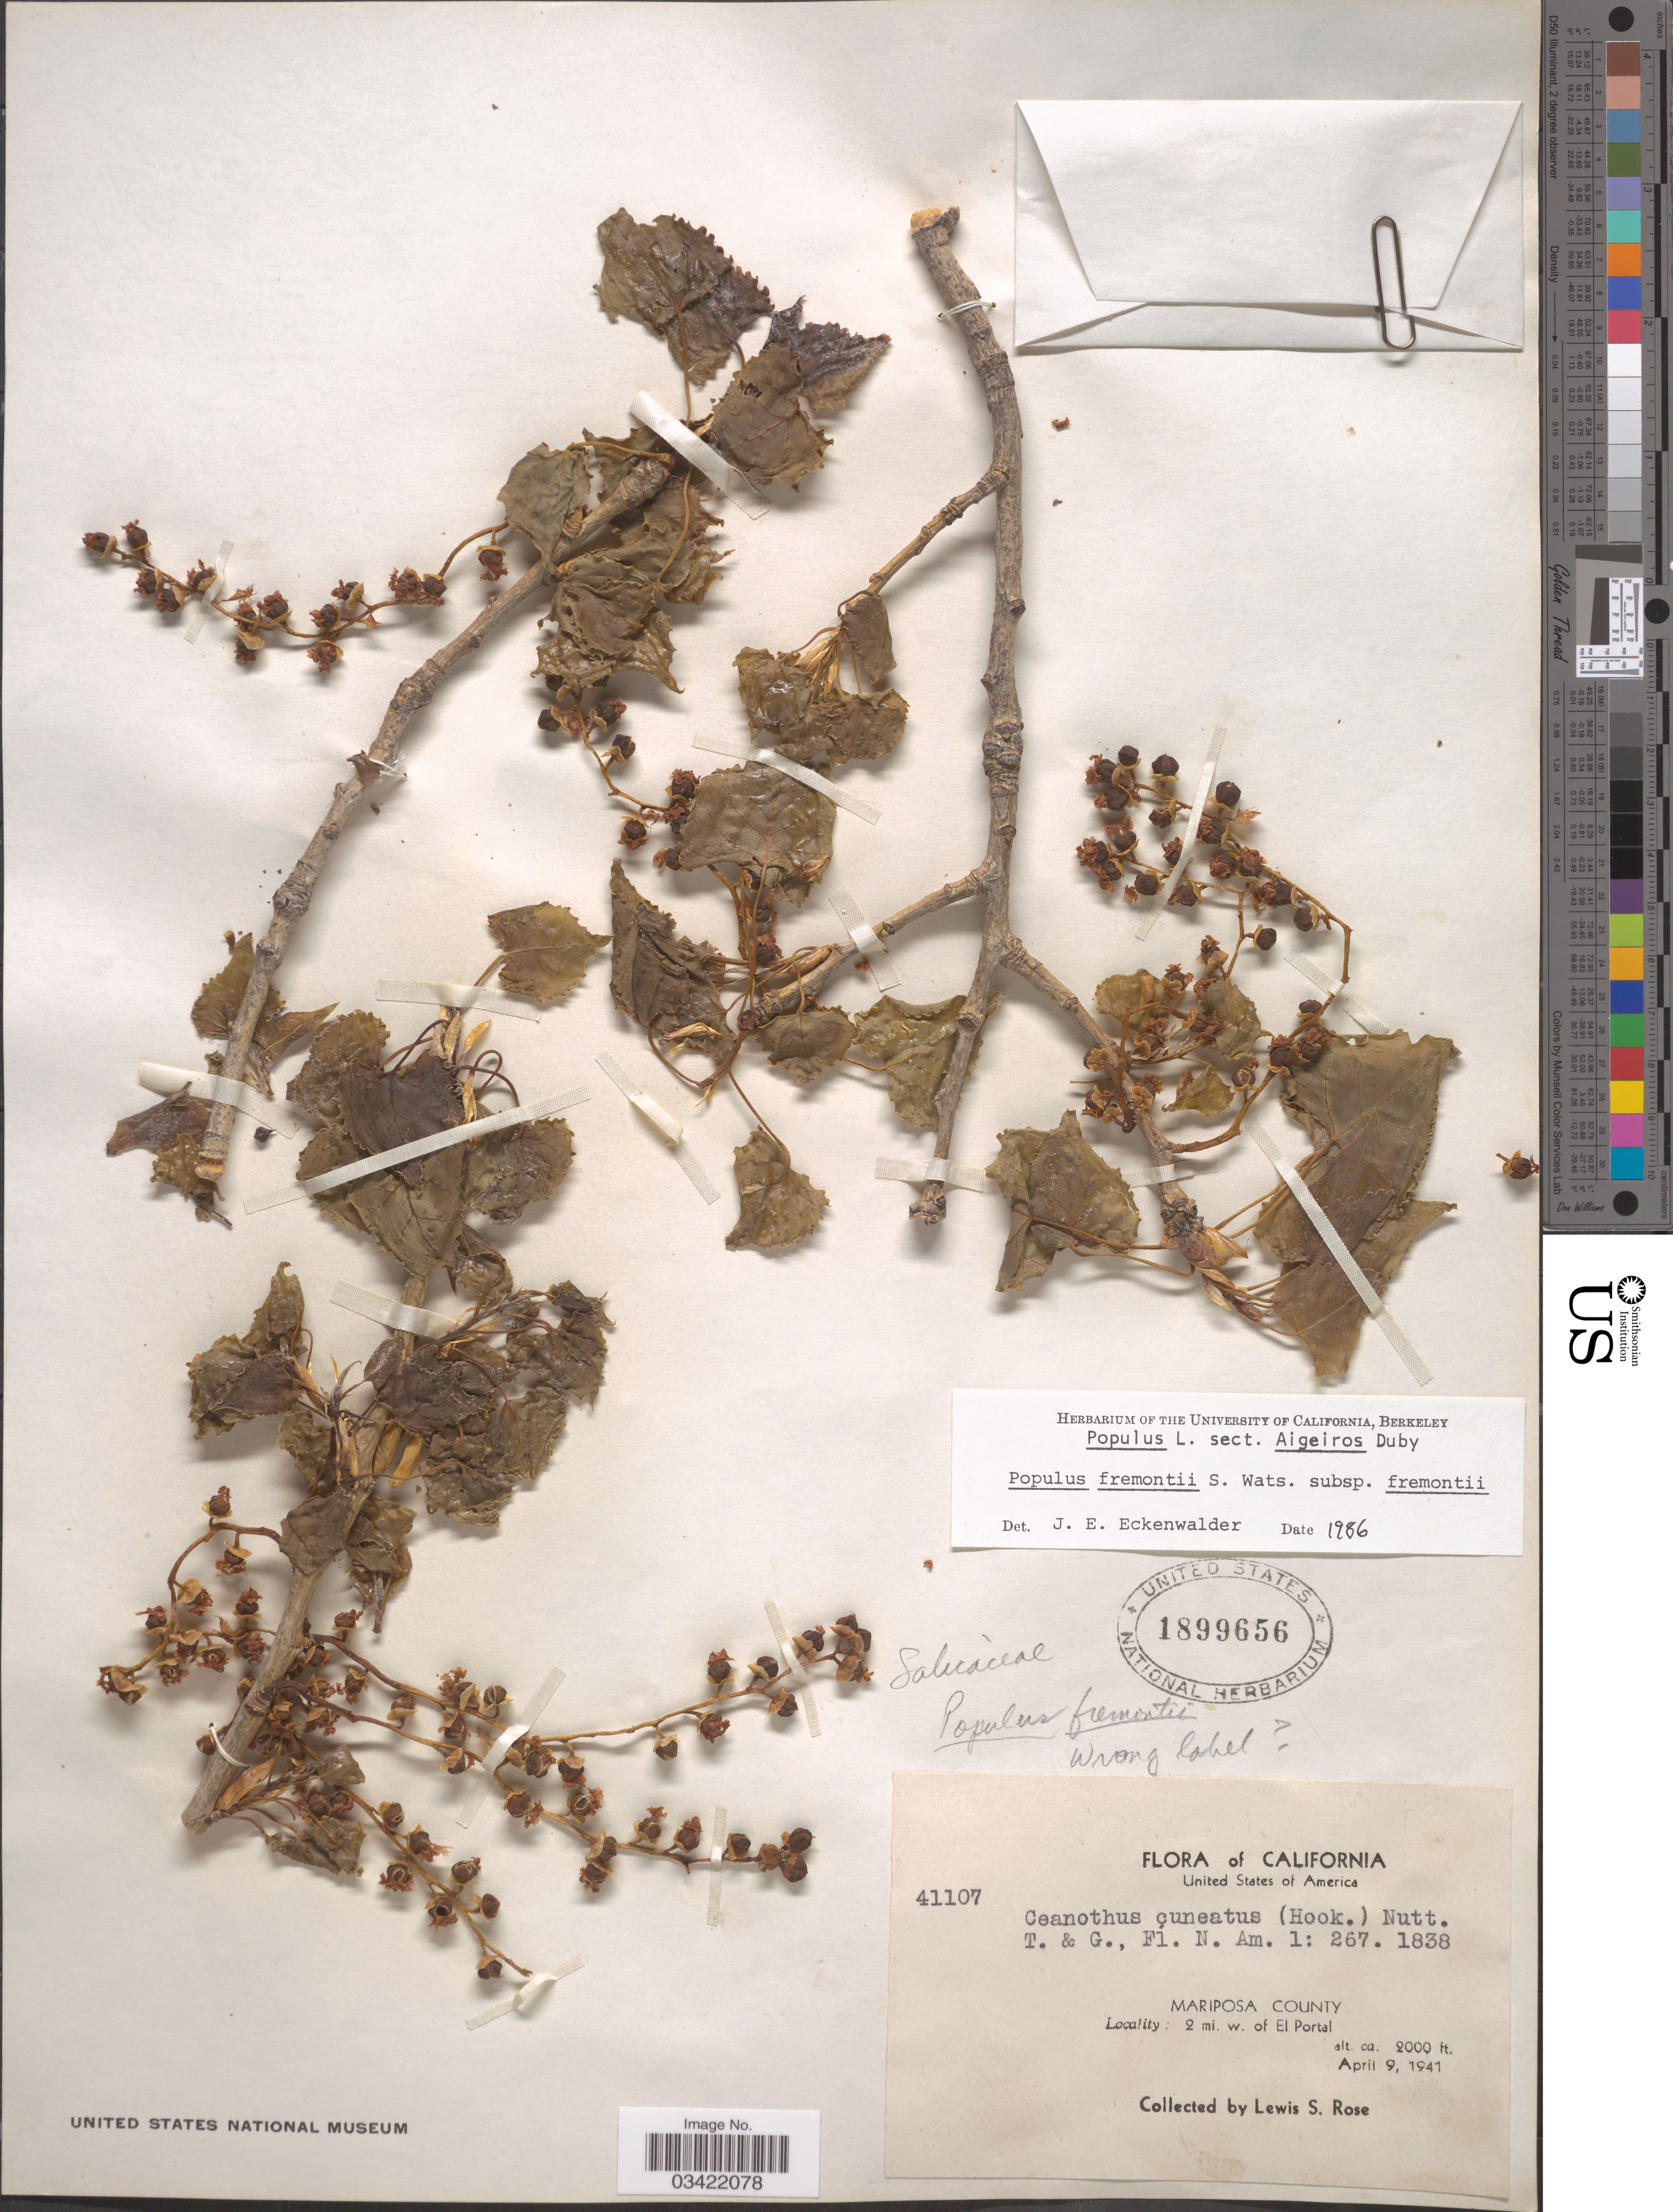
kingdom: Plantae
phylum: Tracheophyta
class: Magnoliopsida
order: Malpighiales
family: Salicaceae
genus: Populus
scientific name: Populus fremontii subsp. fremontii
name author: S. Watson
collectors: L. S. Rose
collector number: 41107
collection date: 1941-04-09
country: United States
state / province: California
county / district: Mariposa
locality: T. & G., Fl. N. Am. 1: 267. 1838. [unsure placement] Mariposa County. 2 mi. w. of El Portal.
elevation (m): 610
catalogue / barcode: US 1899656